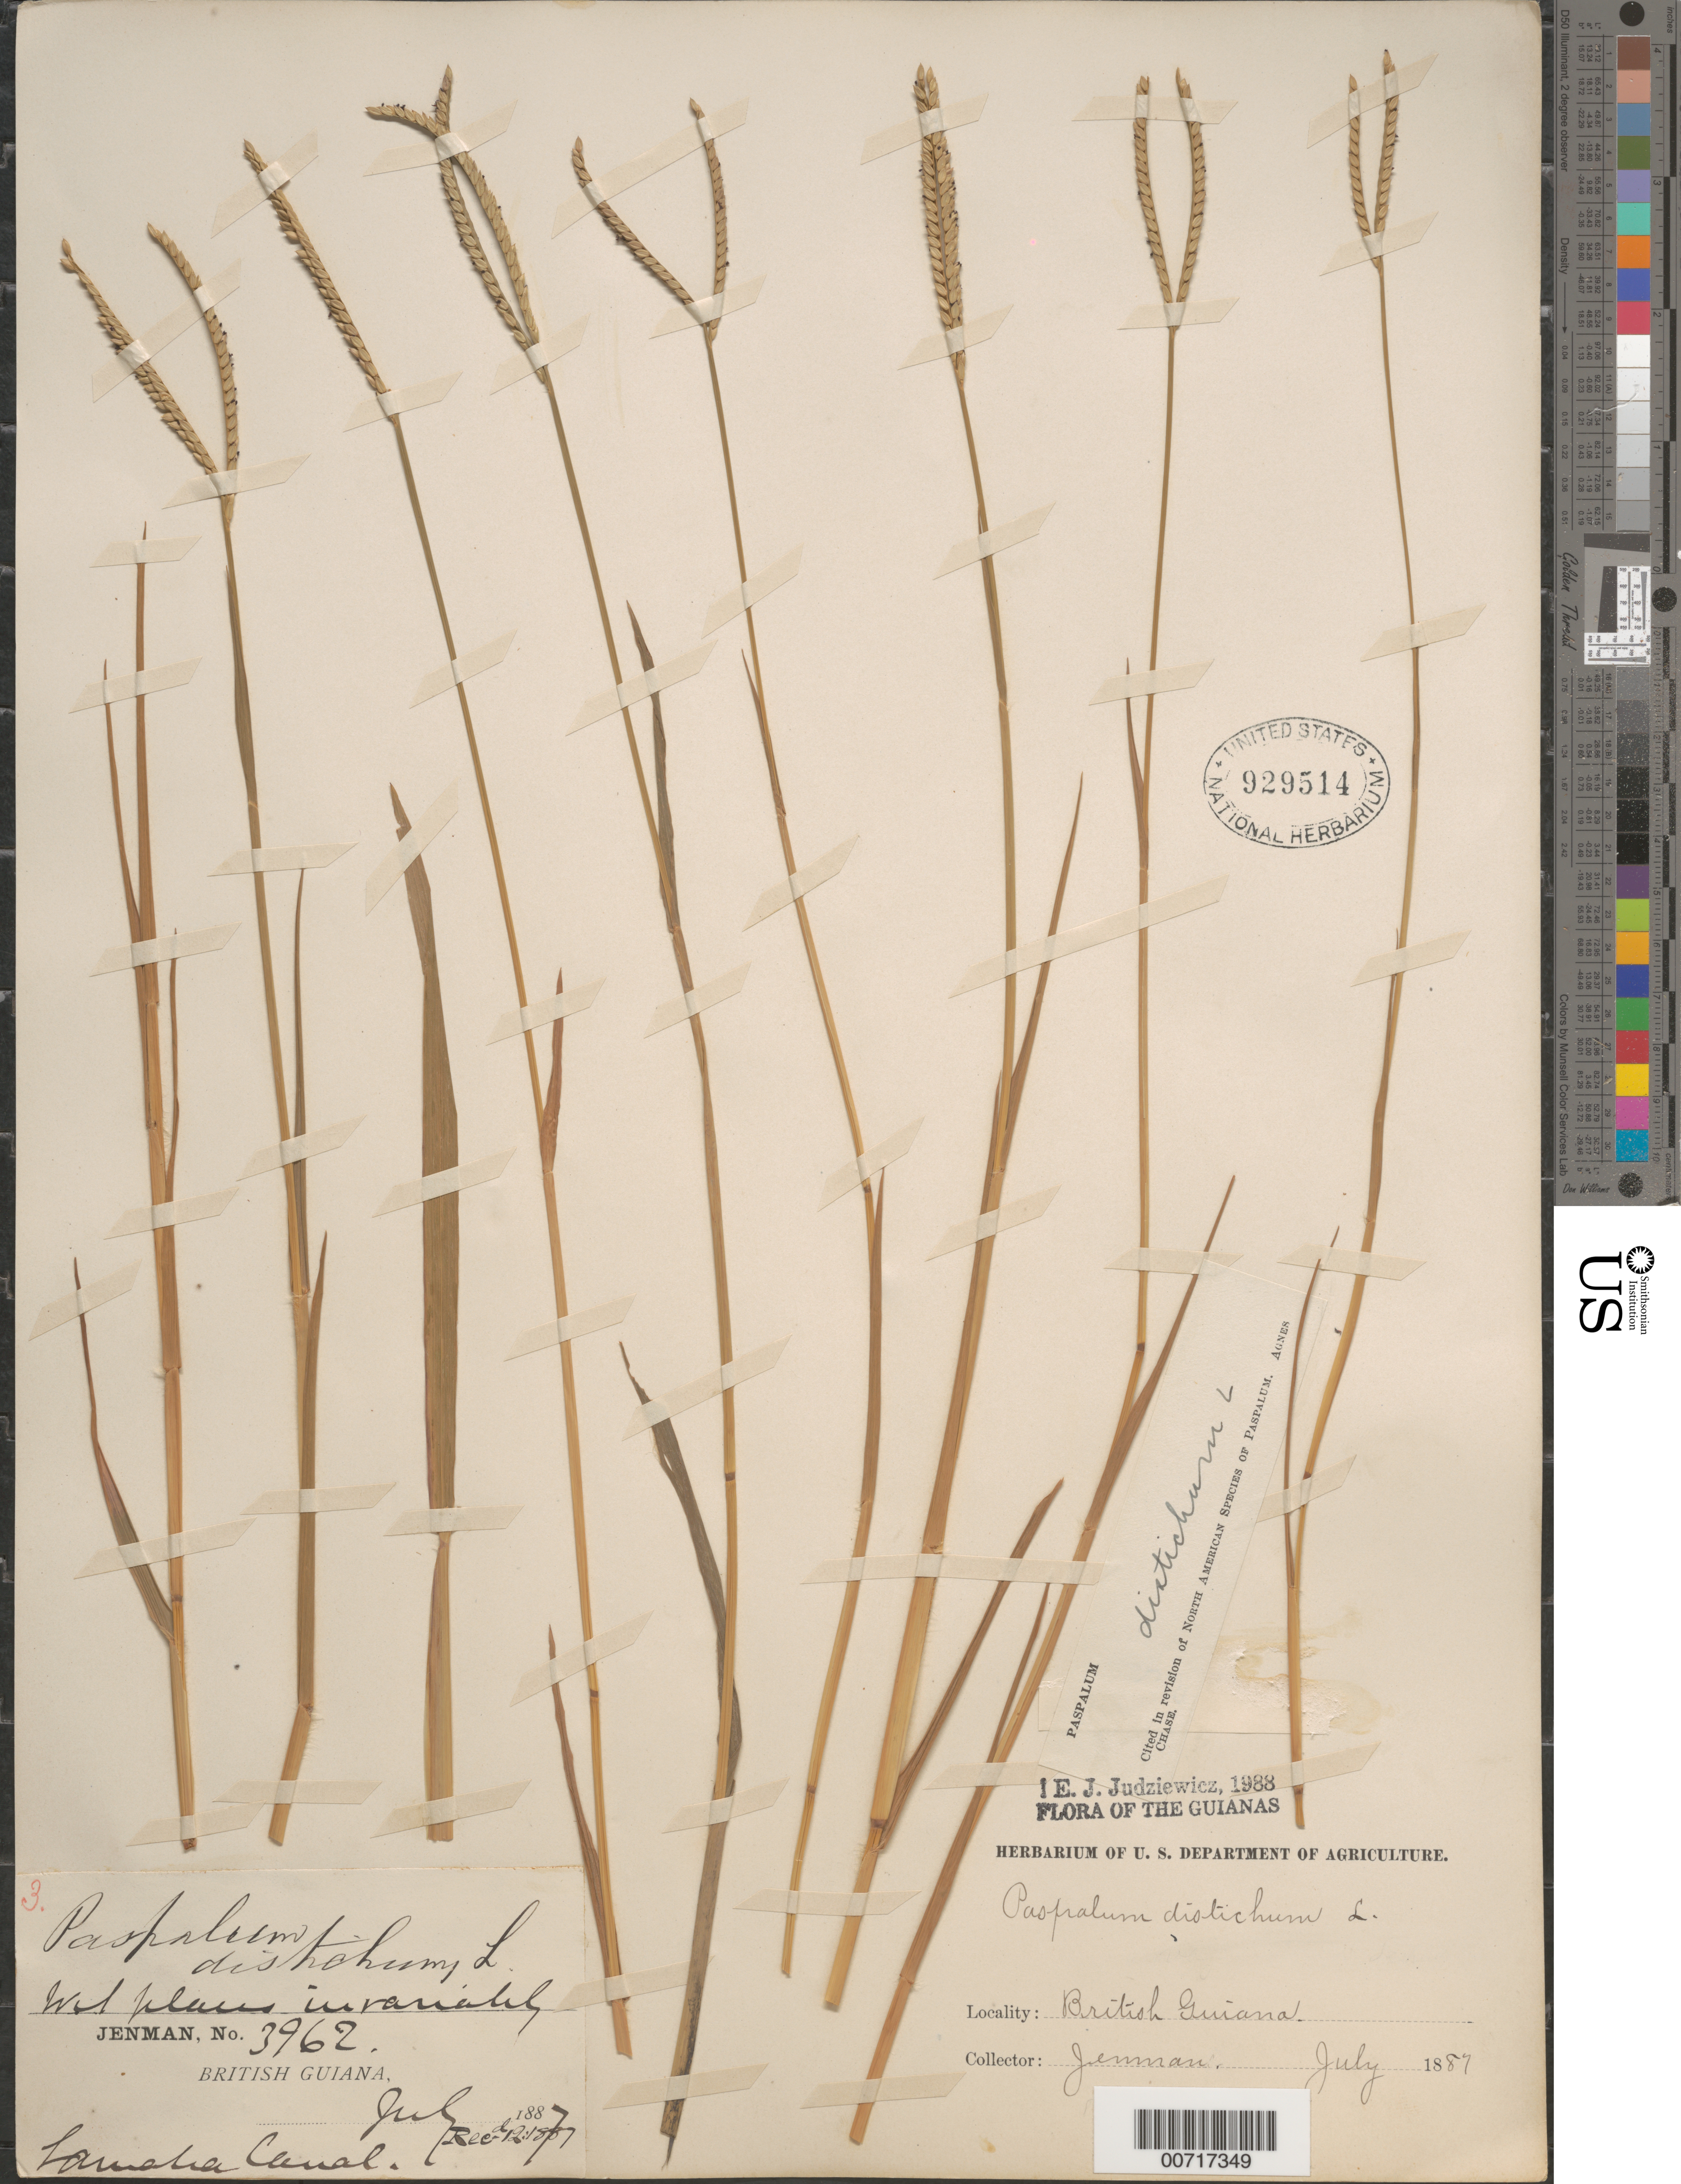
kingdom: Plantae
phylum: Tracheophyta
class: Liliopsida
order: Poales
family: Poaceae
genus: Paspalum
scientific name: Paspalum distichum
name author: L.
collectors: -. Jenman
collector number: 3962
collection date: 1887-07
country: Guyana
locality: British Guiana. Lamaha Canal.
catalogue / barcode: US 929514